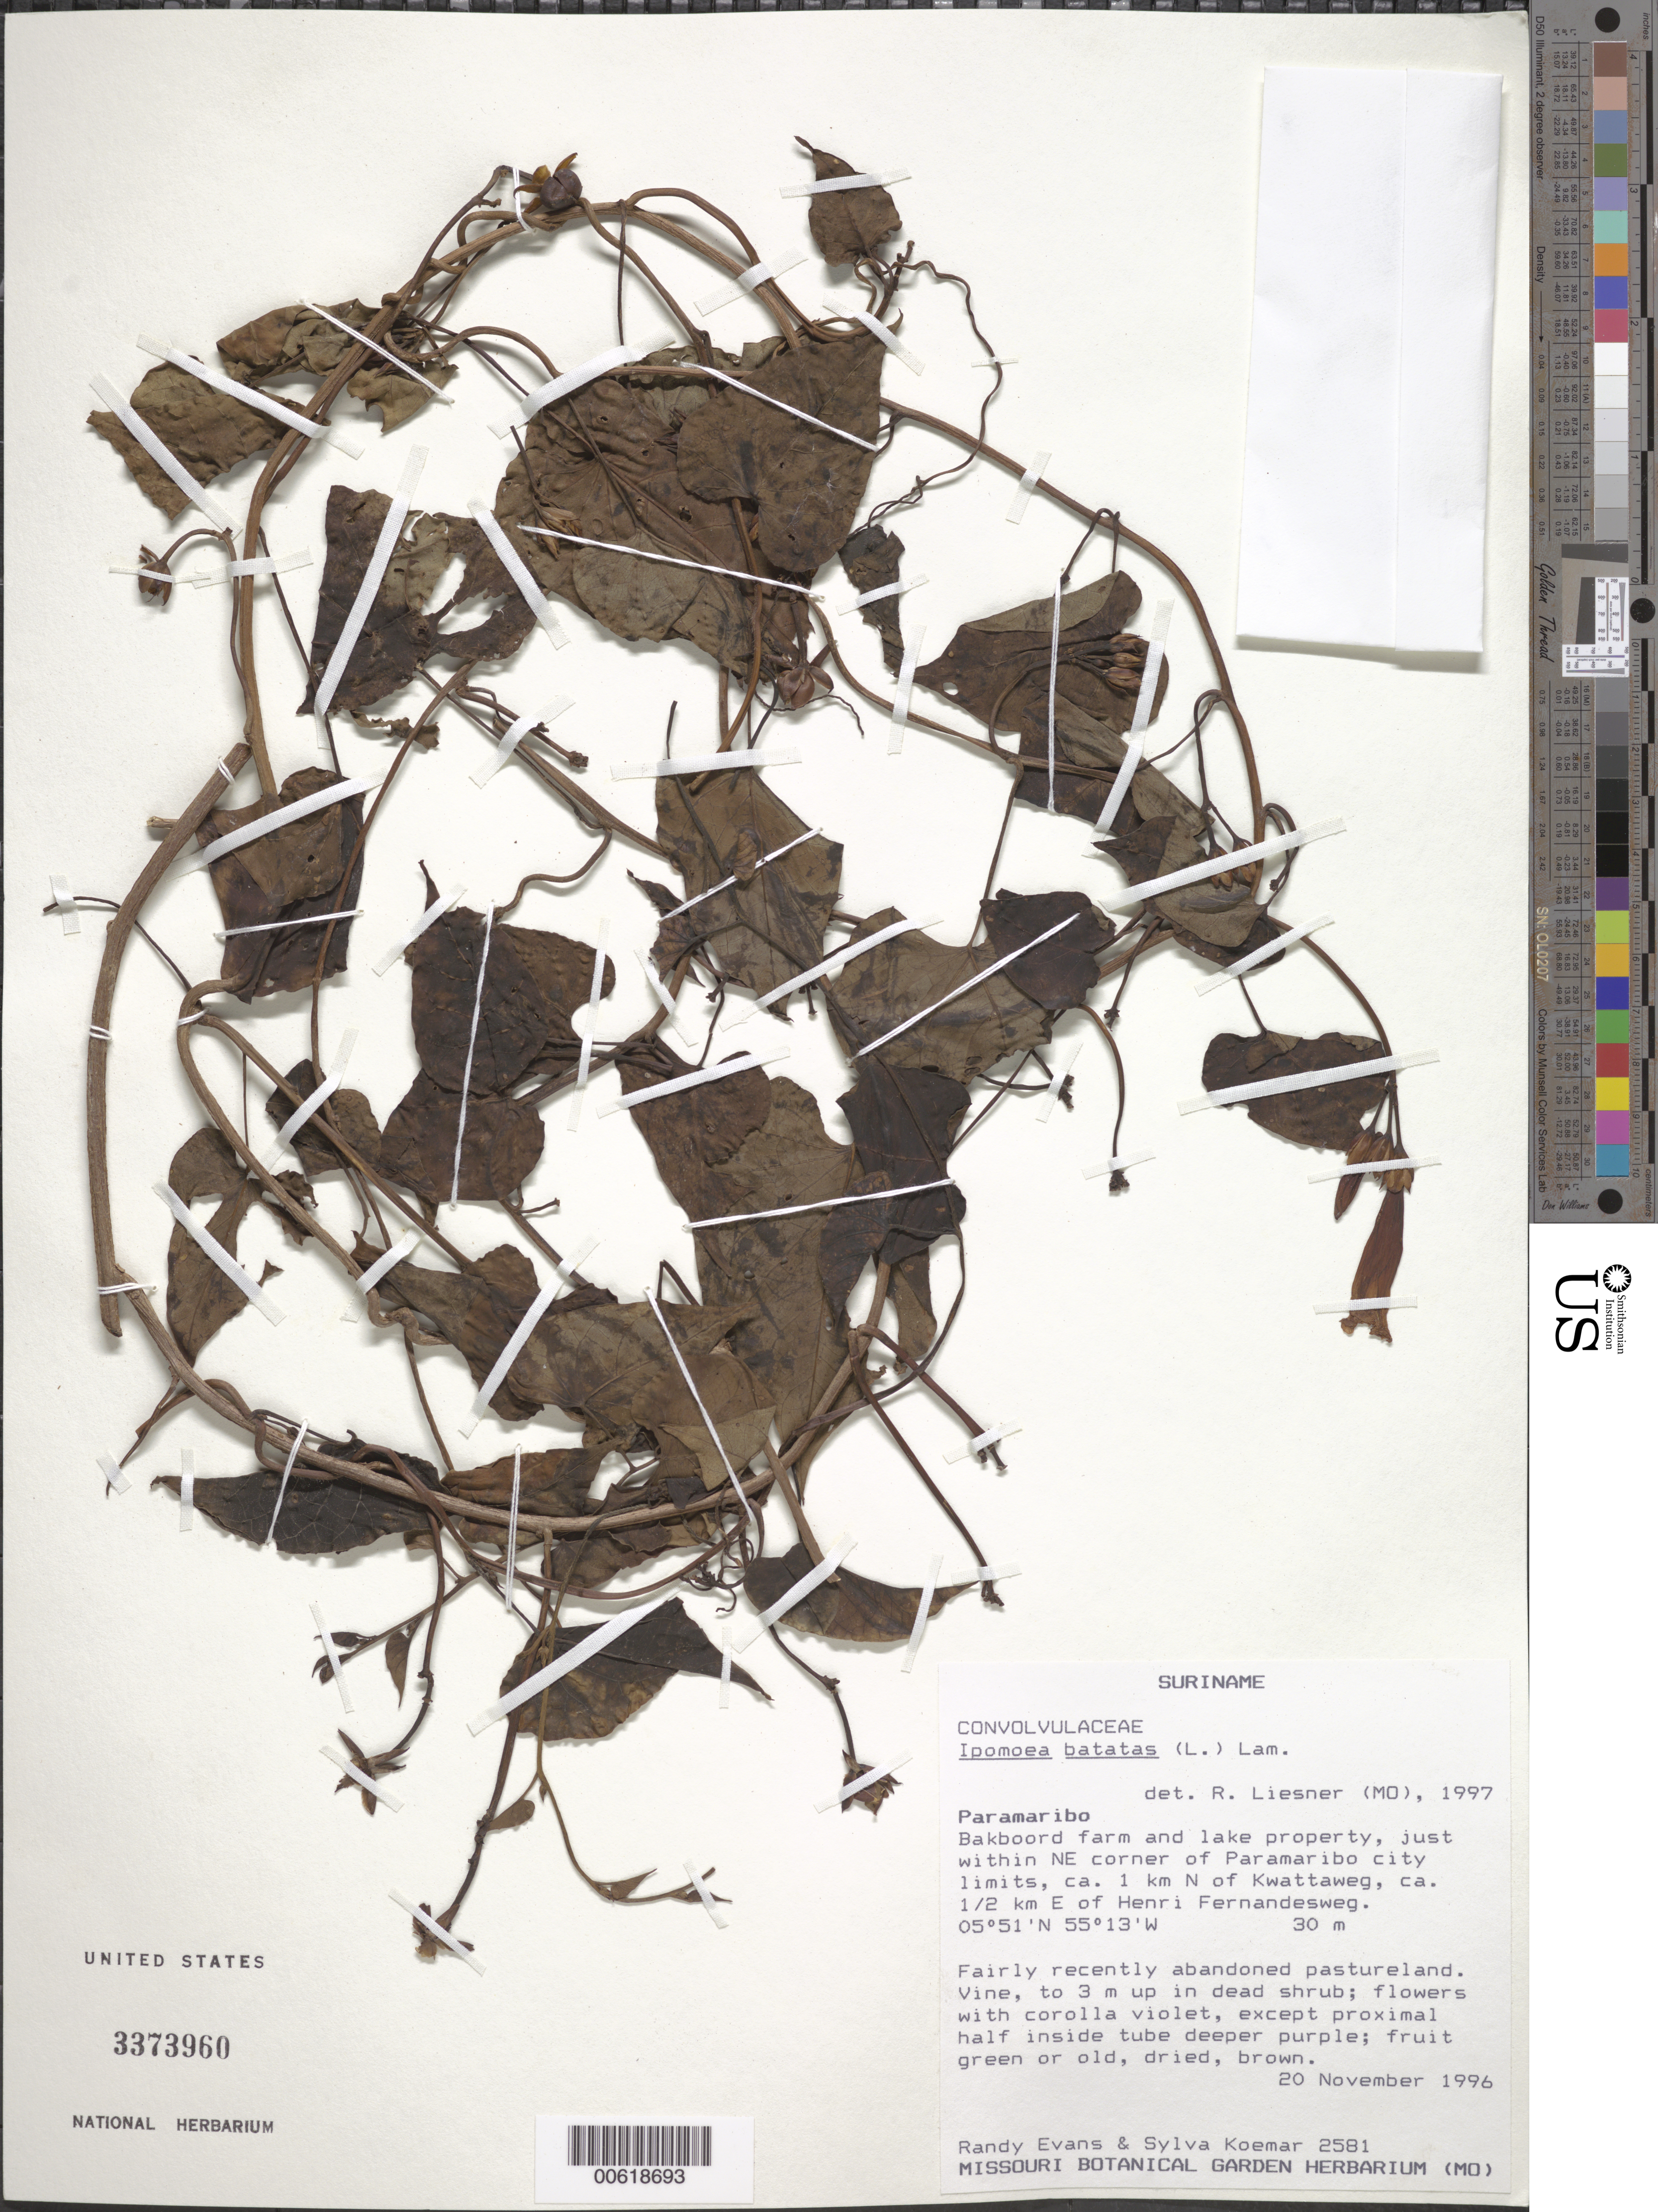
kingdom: Plantae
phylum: Tracheophyta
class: Magnoliopsida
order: Solanales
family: Convolvulaceae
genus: Ipomoea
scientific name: Ipomoea batatas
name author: (L.) Lam.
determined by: Liesner, R. L.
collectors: R. Evans & S. Koemar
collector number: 2581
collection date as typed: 20-Nov-96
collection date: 1996-11-20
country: Suriname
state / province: Paramaribo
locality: Bakboord farm and lake property, just within NE corner of Paramaribo city limits, ca. 1 km N of Kwattaweg, ca 1/2 km E of Henri Fernandesweg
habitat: Fairly recently abandoned pastureland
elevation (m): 30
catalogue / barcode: US 3373960